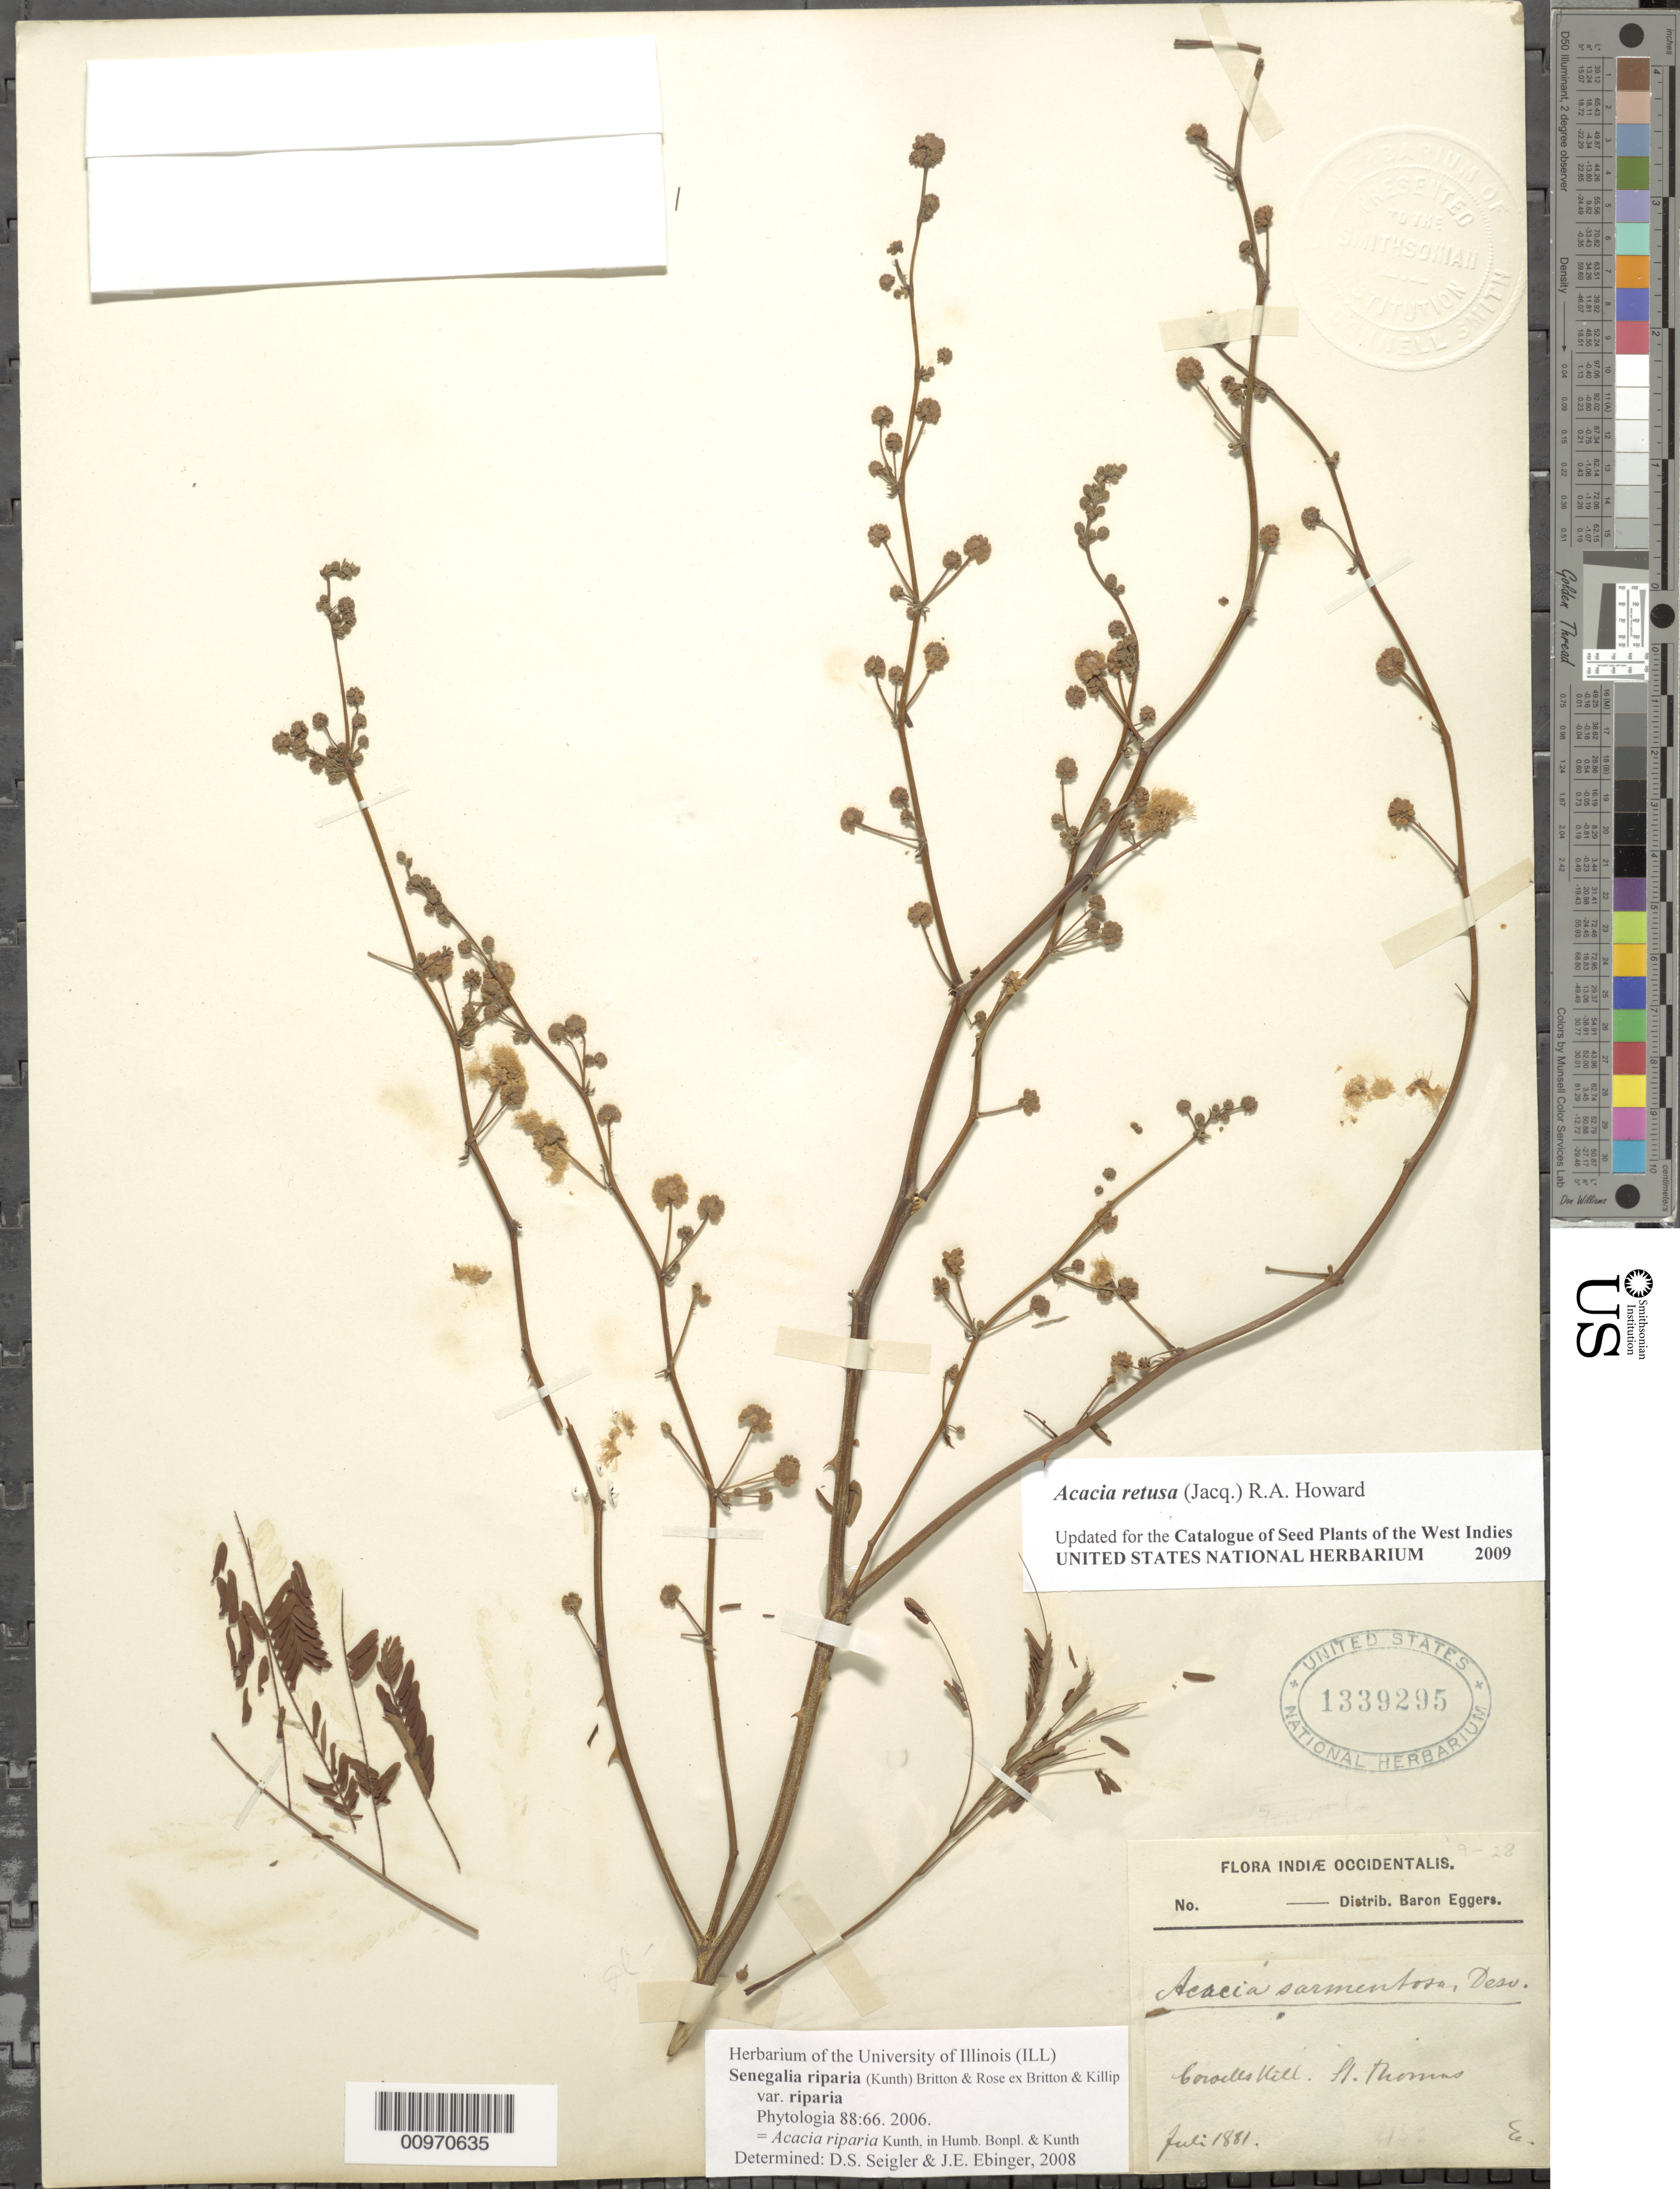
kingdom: Plantae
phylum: Tracheophyta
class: Magnoliopsida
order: Fabales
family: Fabaceae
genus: Senegalia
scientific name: Senegalia riparia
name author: (Kunth) Britton & Rose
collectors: H. F. A. von Eggers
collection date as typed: Jul 1881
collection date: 1881-07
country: U.S. Virgin Islands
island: St. Thomas I.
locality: Coroeles Hill.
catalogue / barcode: US 1339295